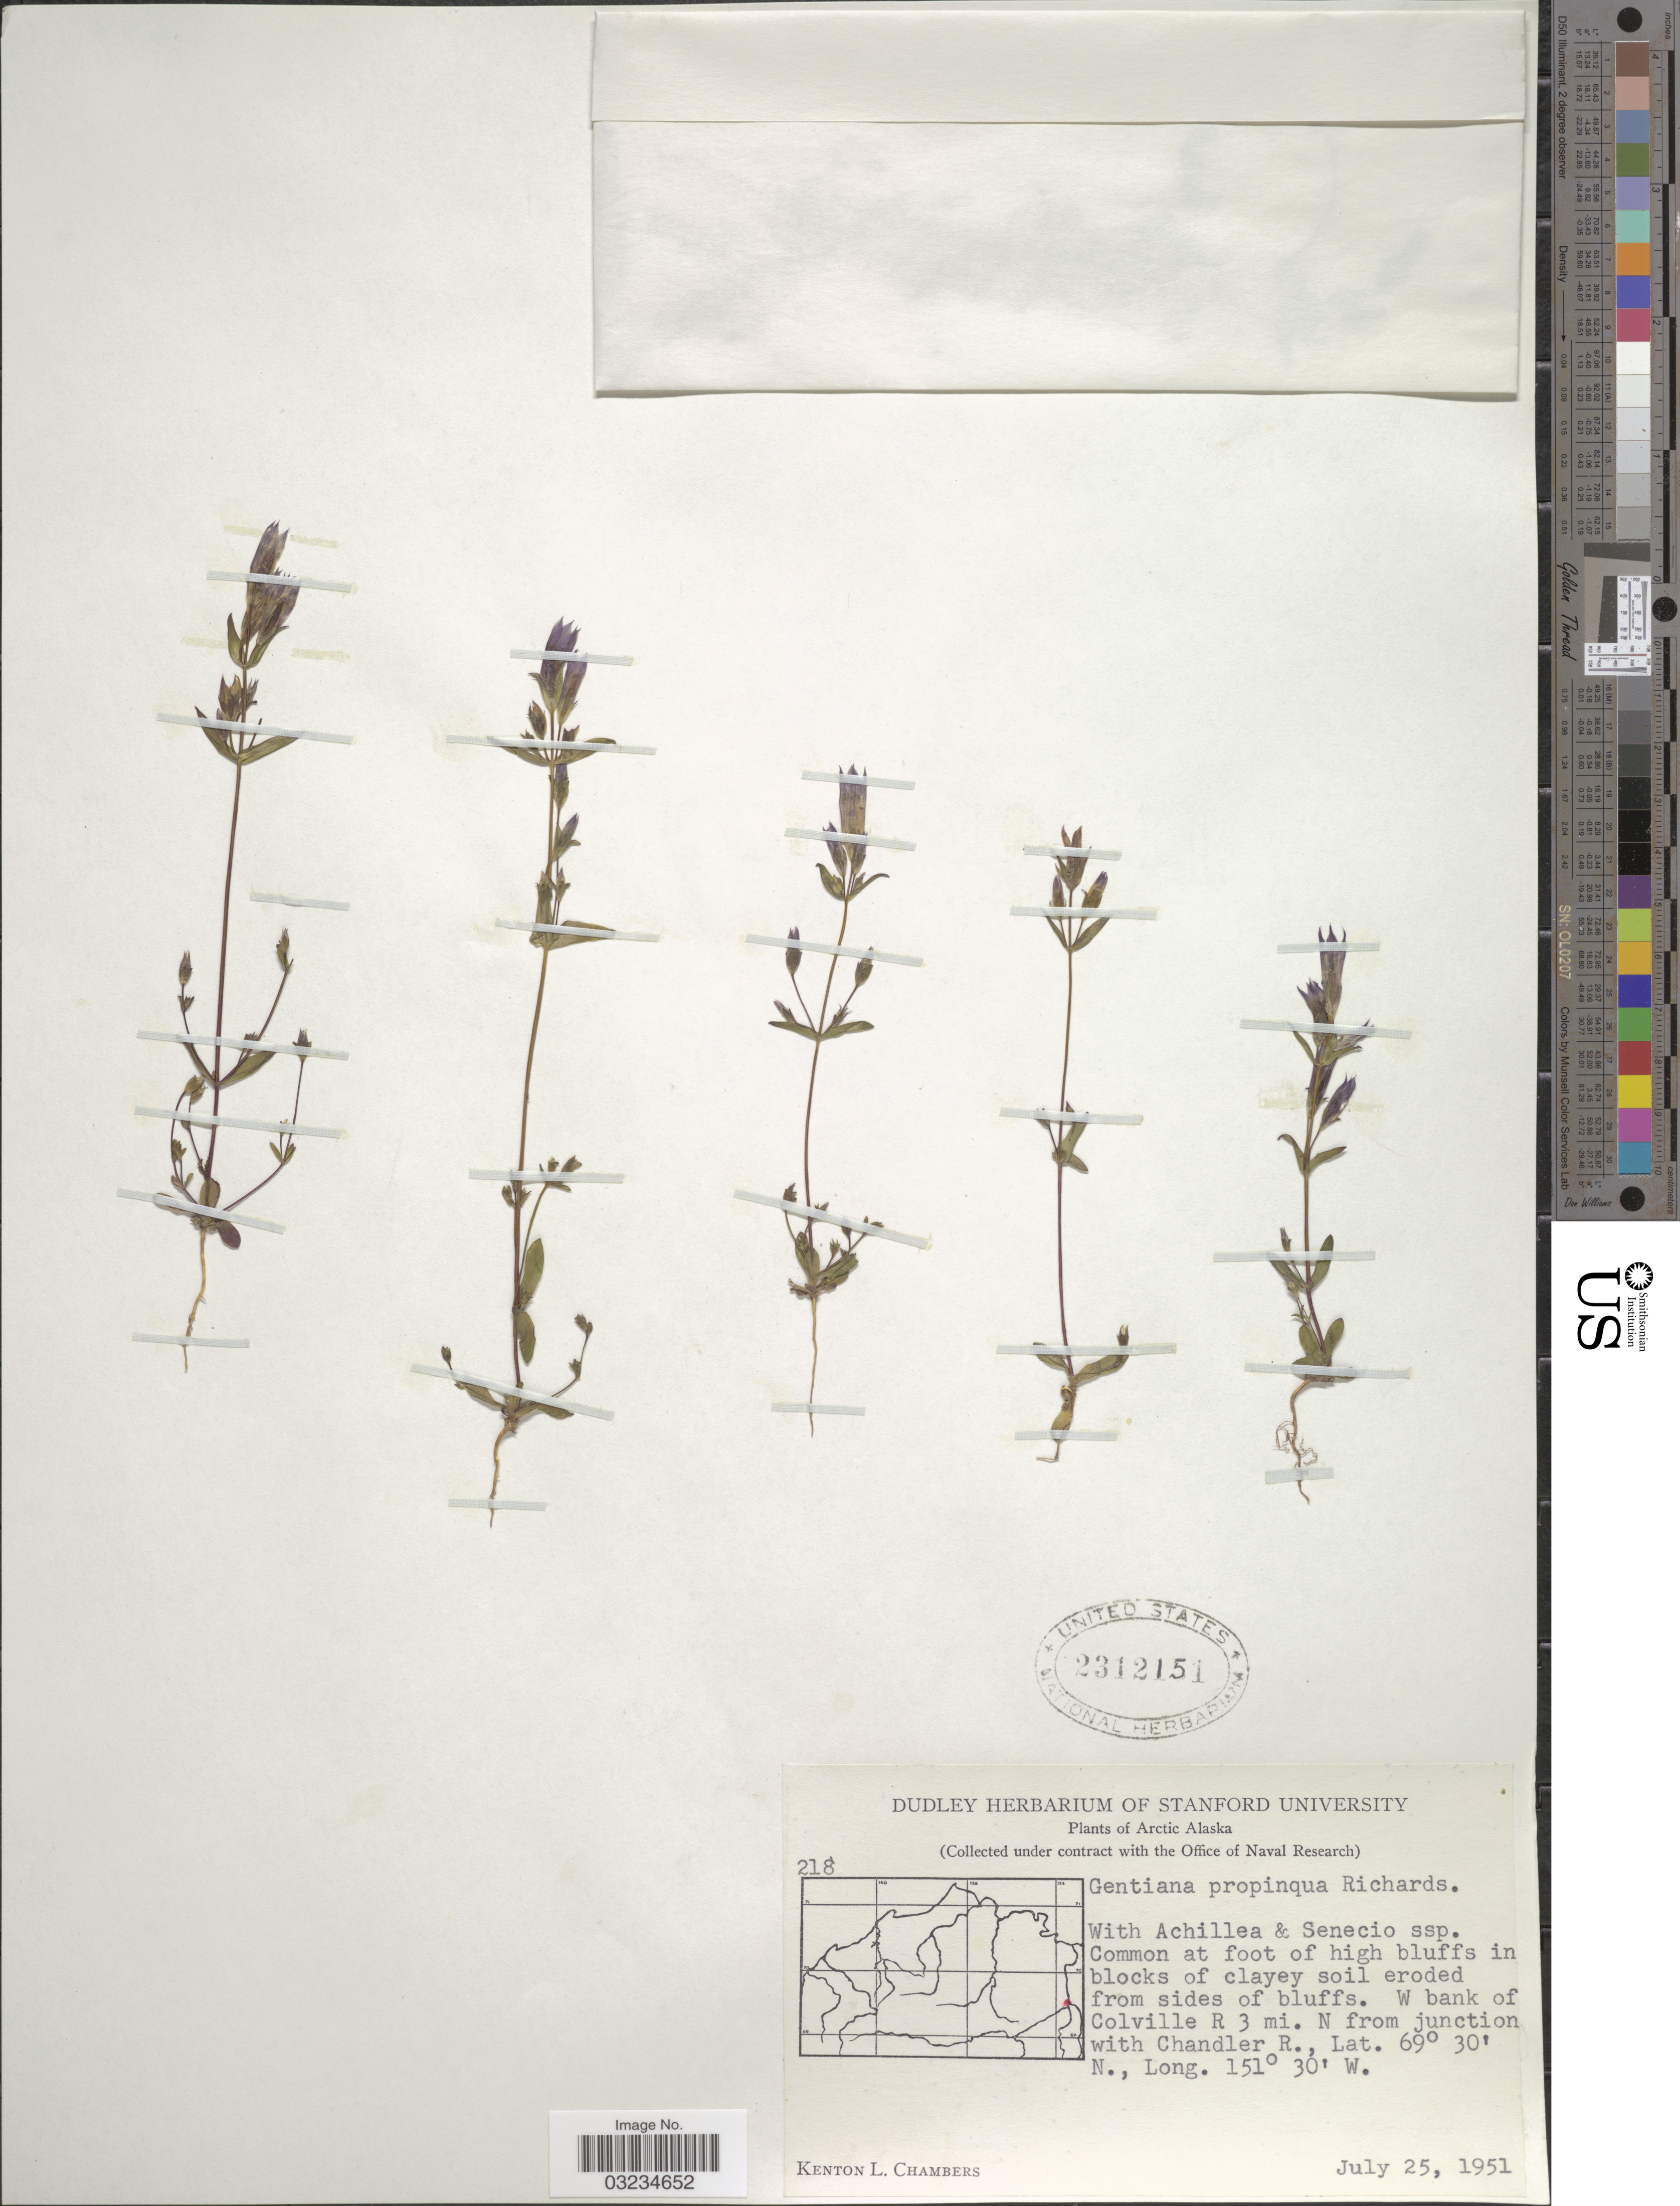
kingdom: Plantae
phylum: Tracheophyta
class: Magnoliopsida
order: Gentianales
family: Gentianaceae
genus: Gentiana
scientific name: Gentiana propinqua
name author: Richards.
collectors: K. L. Chambers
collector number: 218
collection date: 1951-07-25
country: United States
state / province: Alaska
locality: Arctic Alaska. W bank of Colville R 3 mi. N from junction with Chandler R.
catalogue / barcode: US 2312151